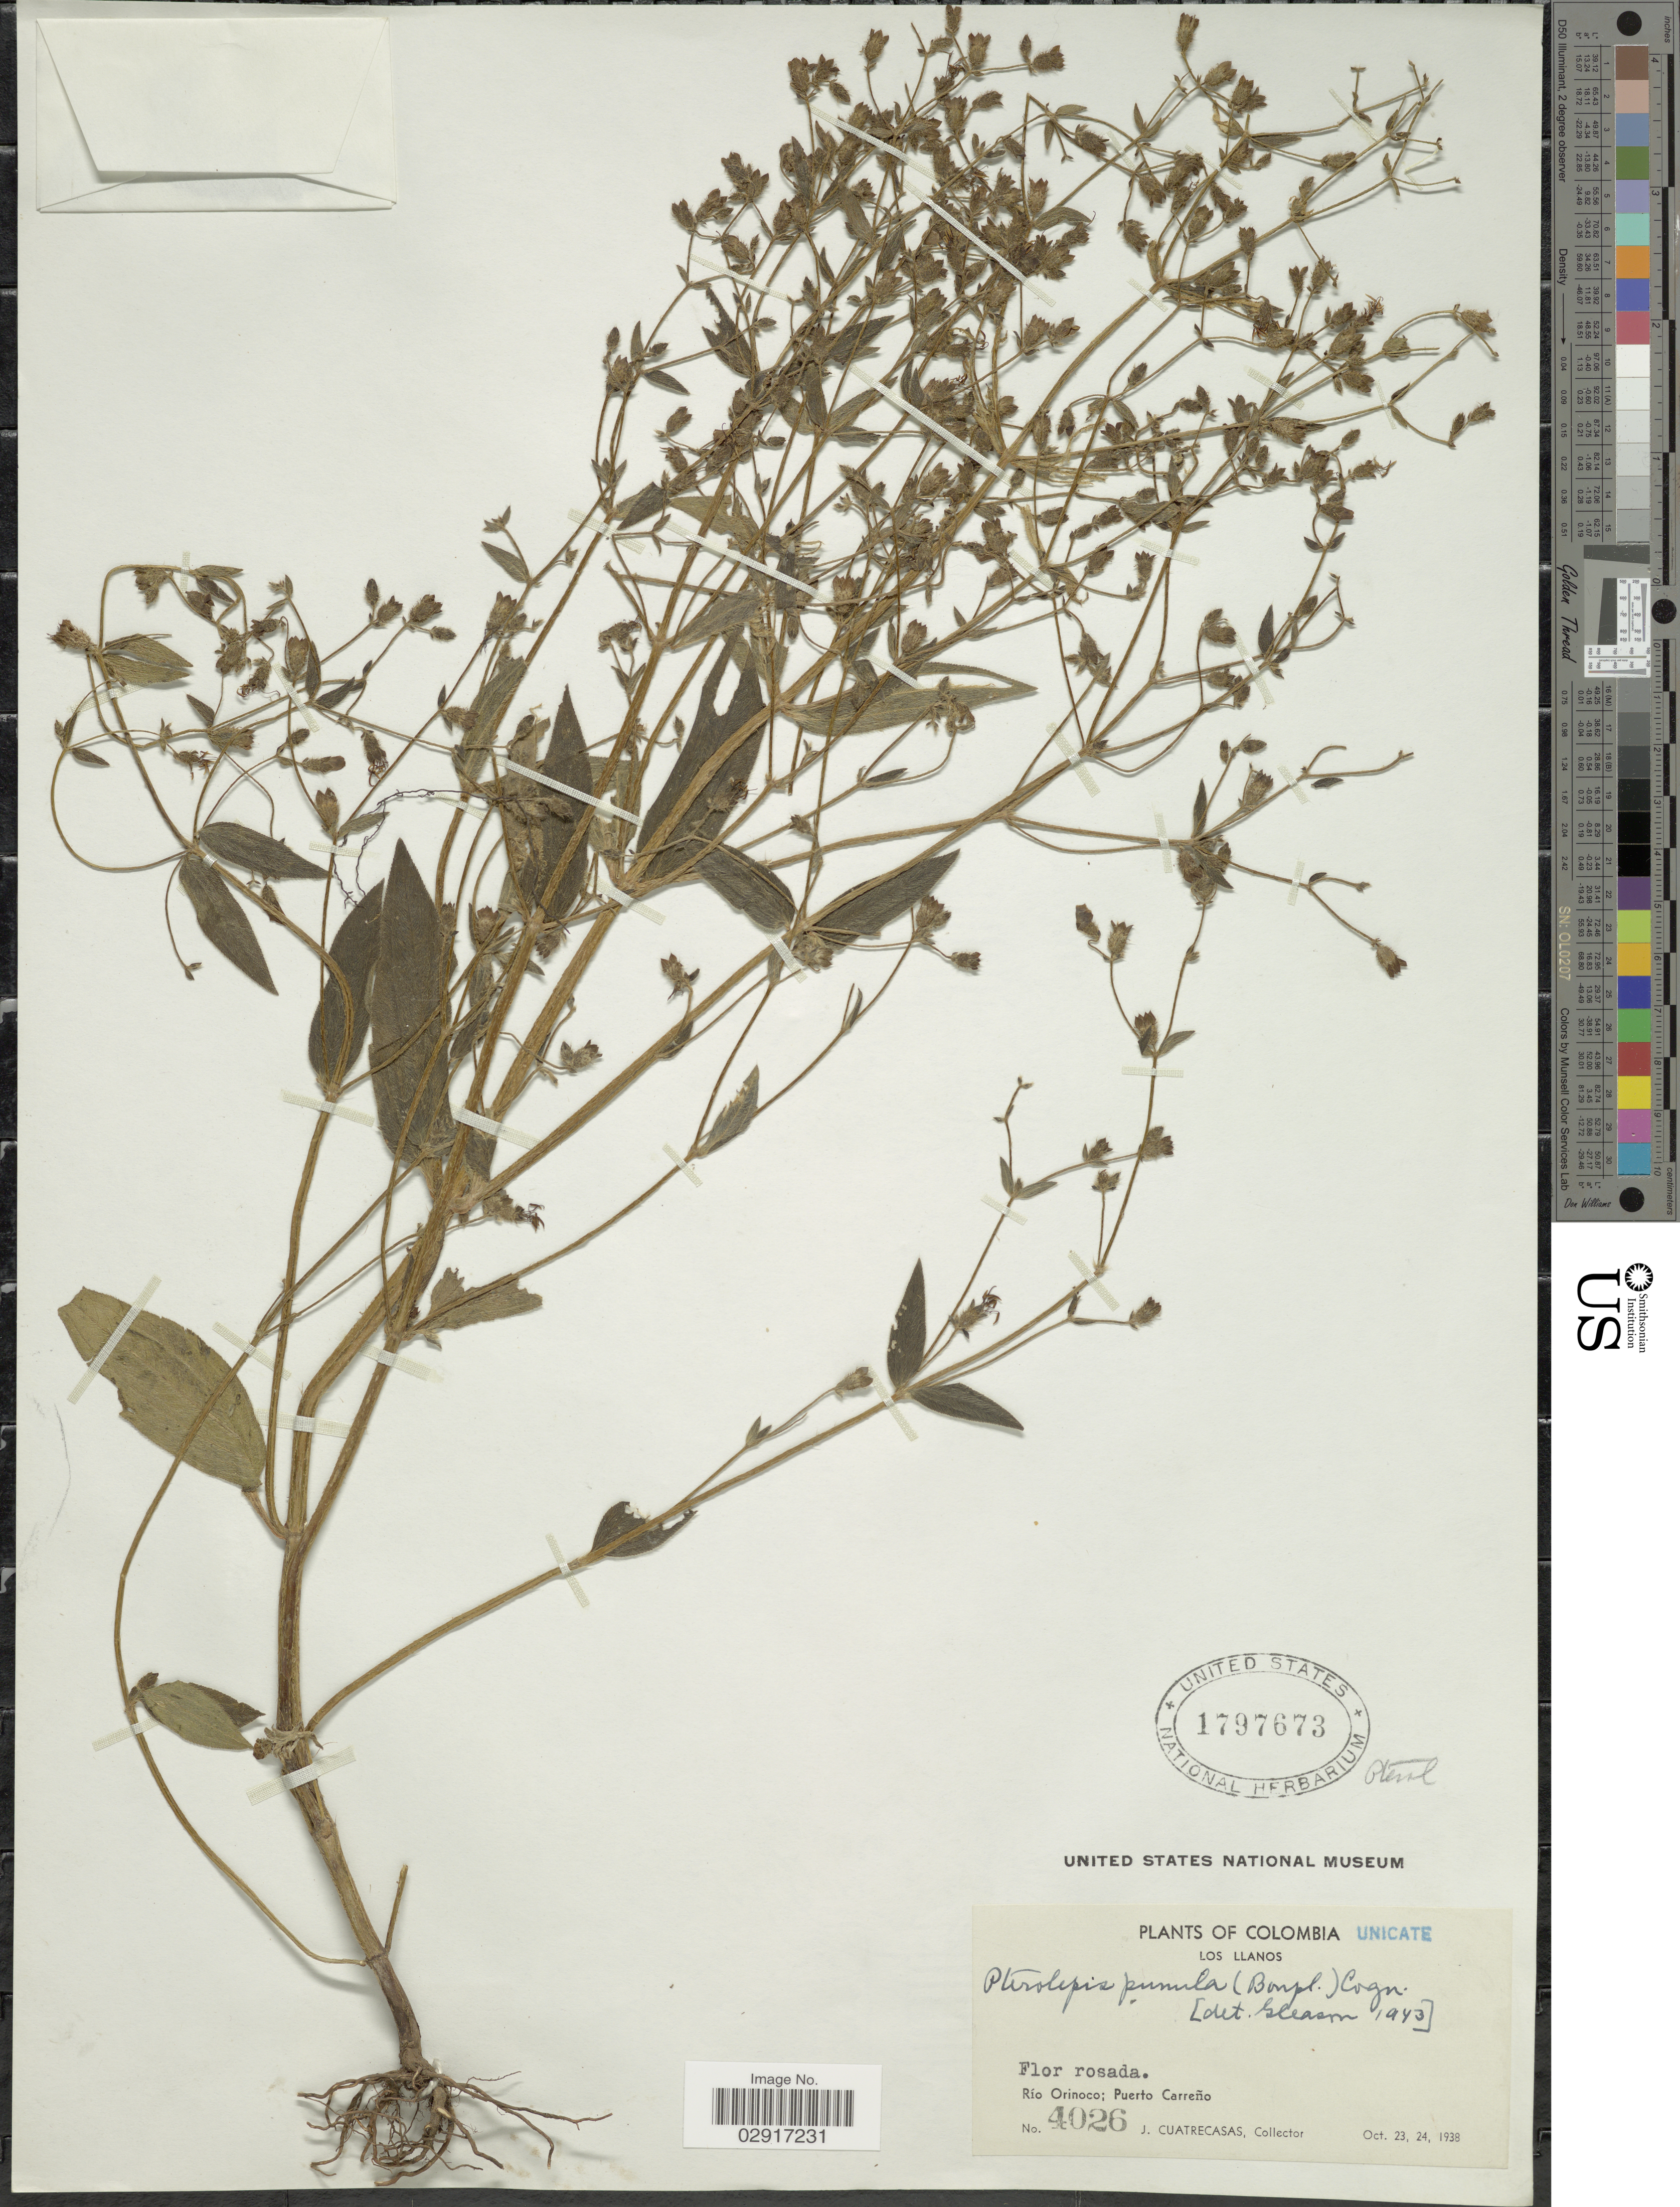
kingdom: Plantae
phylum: Tracheophyta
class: Magnoliopsida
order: Myrtales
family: Melastomataceae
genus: Pterolepis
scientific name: Pterolepis pumila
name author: (Bonpl.) DC. ex Crueg.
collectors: J. Cuatrecasas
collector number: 4026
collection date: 1938-10-23/1938-10-24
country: Colombia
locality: Los Llanos. Río Orinoco; Puerto Carreño.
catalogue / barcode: US 1797673